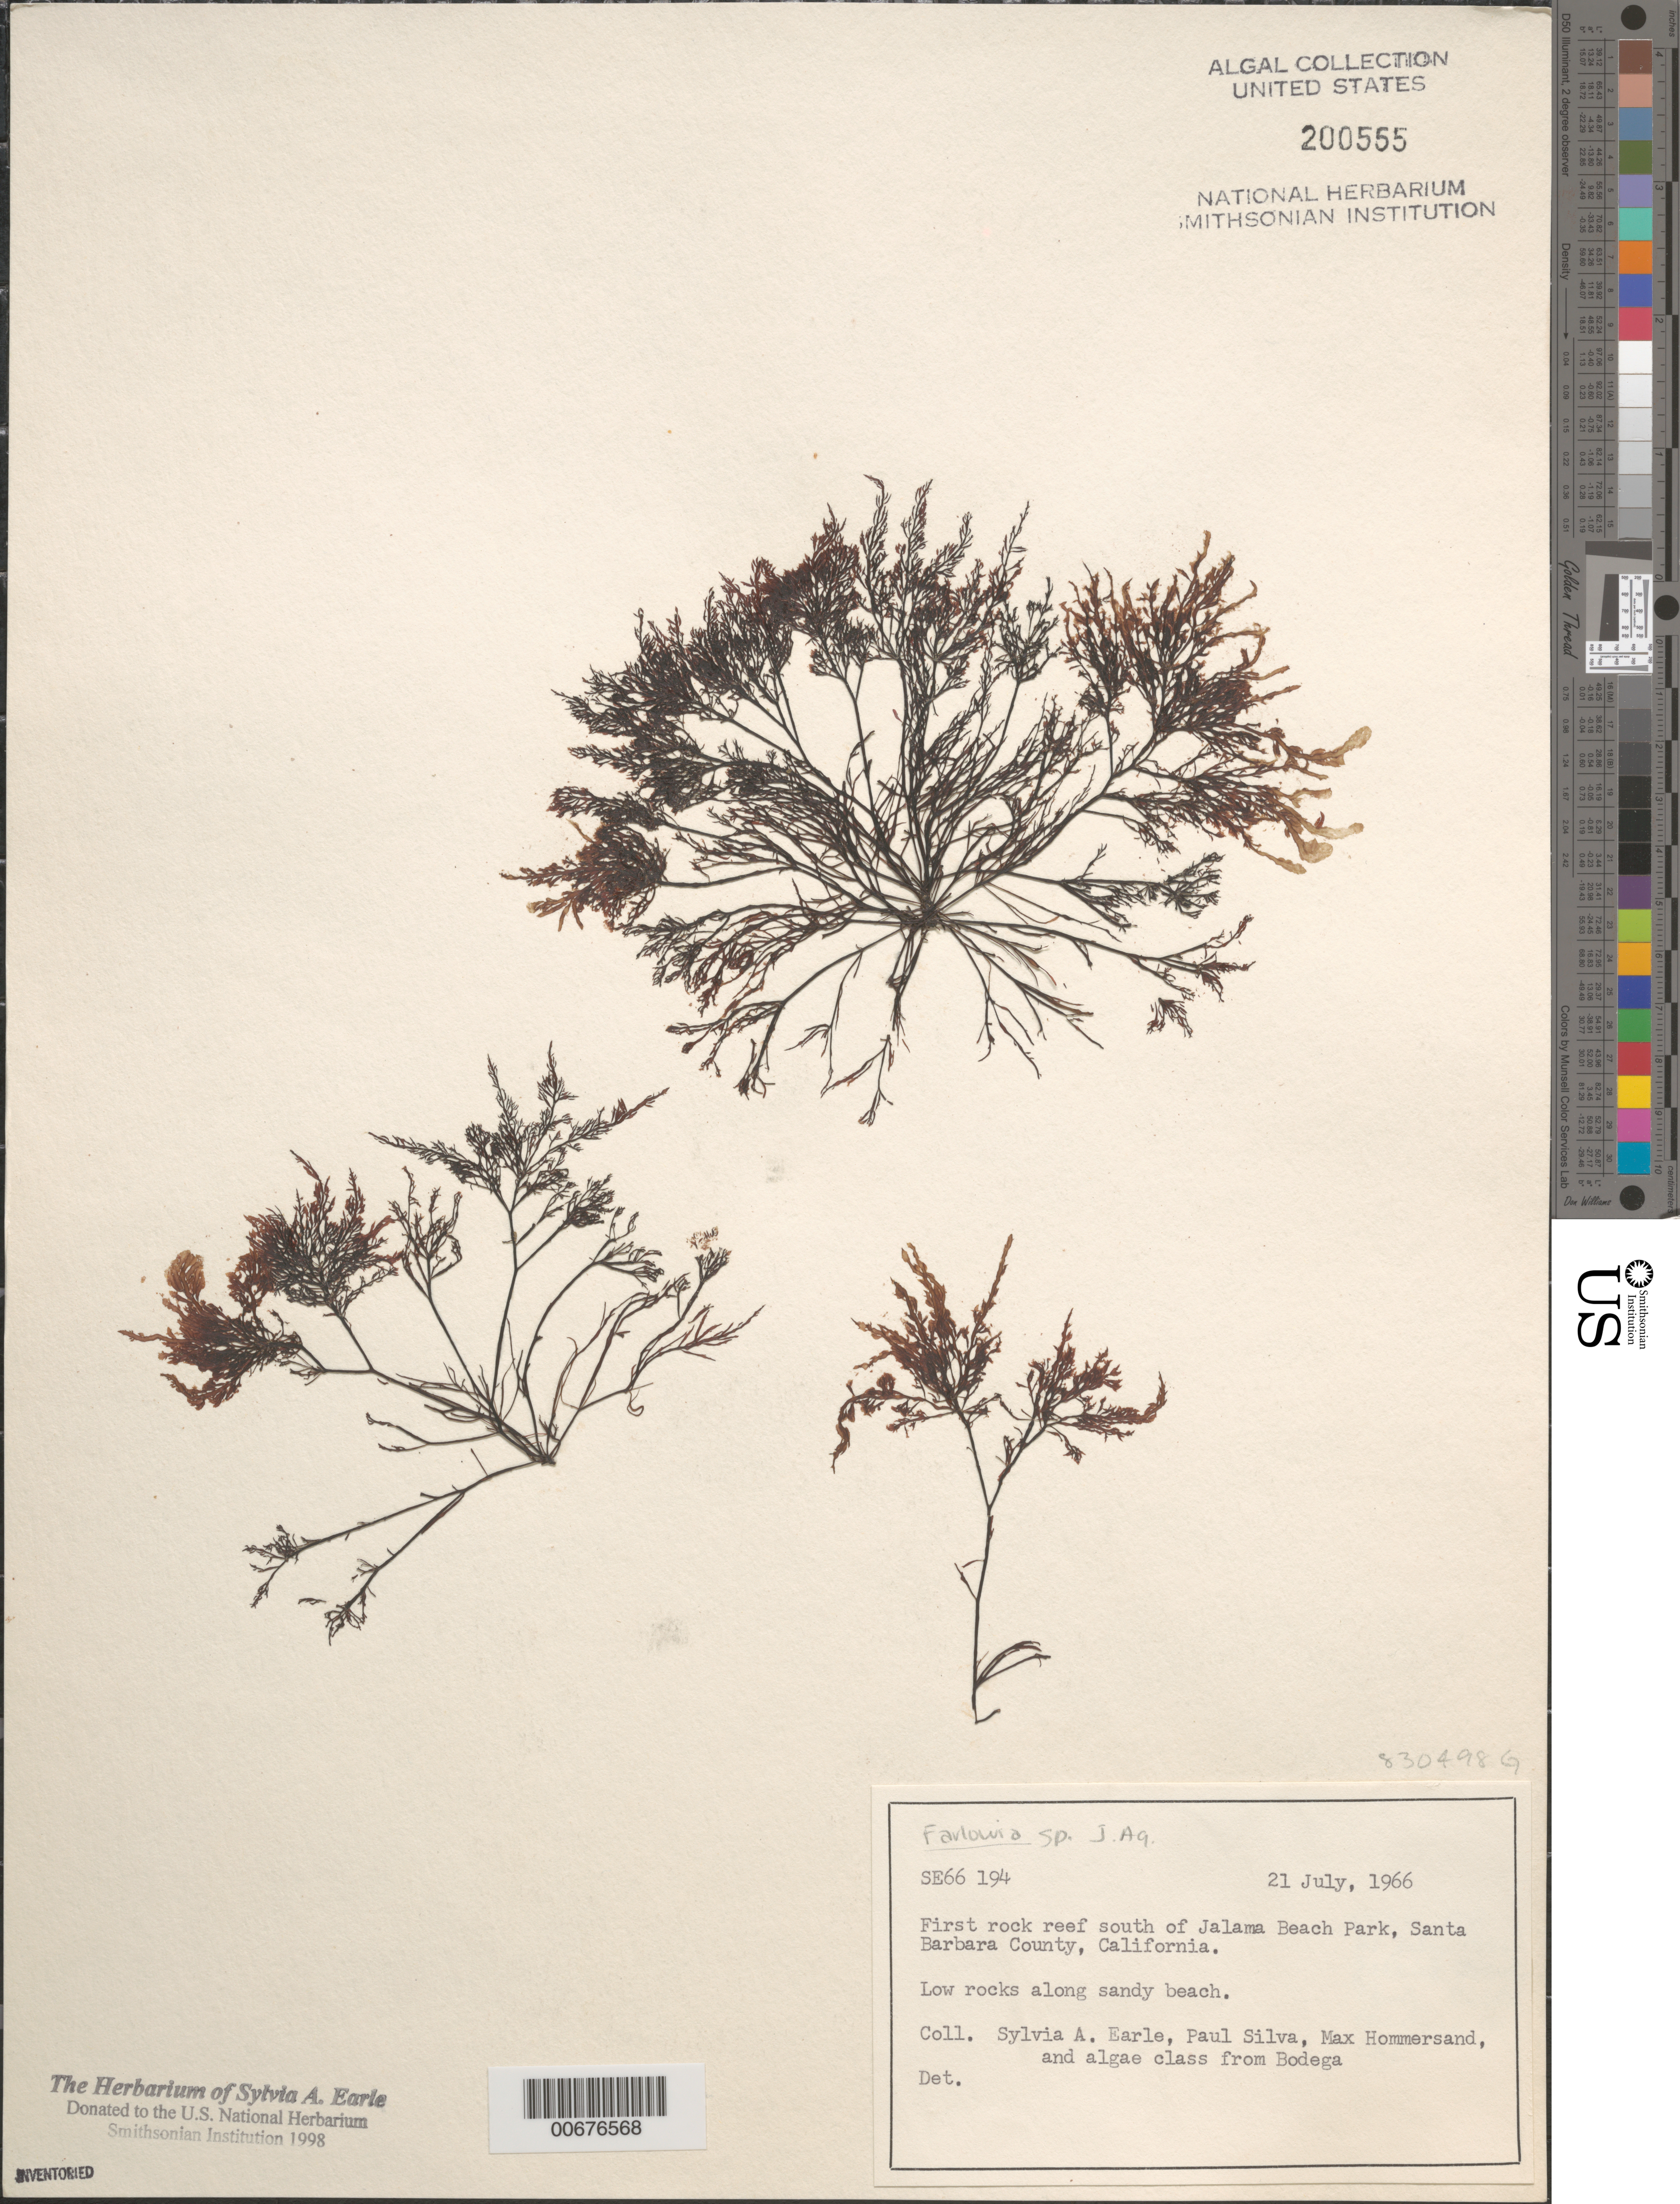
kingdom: Plantae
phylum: Rhodophyta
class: Florideophyceae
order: Gigartinales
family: Dumontiaceae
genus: Farlowia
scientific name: Farlowia sp.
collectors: S. A. Earle, P. C. Silva, M. H. Hommersand & Bodega Algae Class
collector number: SE 66194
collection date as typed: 21 Jul 1966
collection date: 1966-07-21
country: United States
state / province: California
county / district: Santa Barbara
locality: Reef south of Jalama Beach Park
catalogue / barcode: US 200555